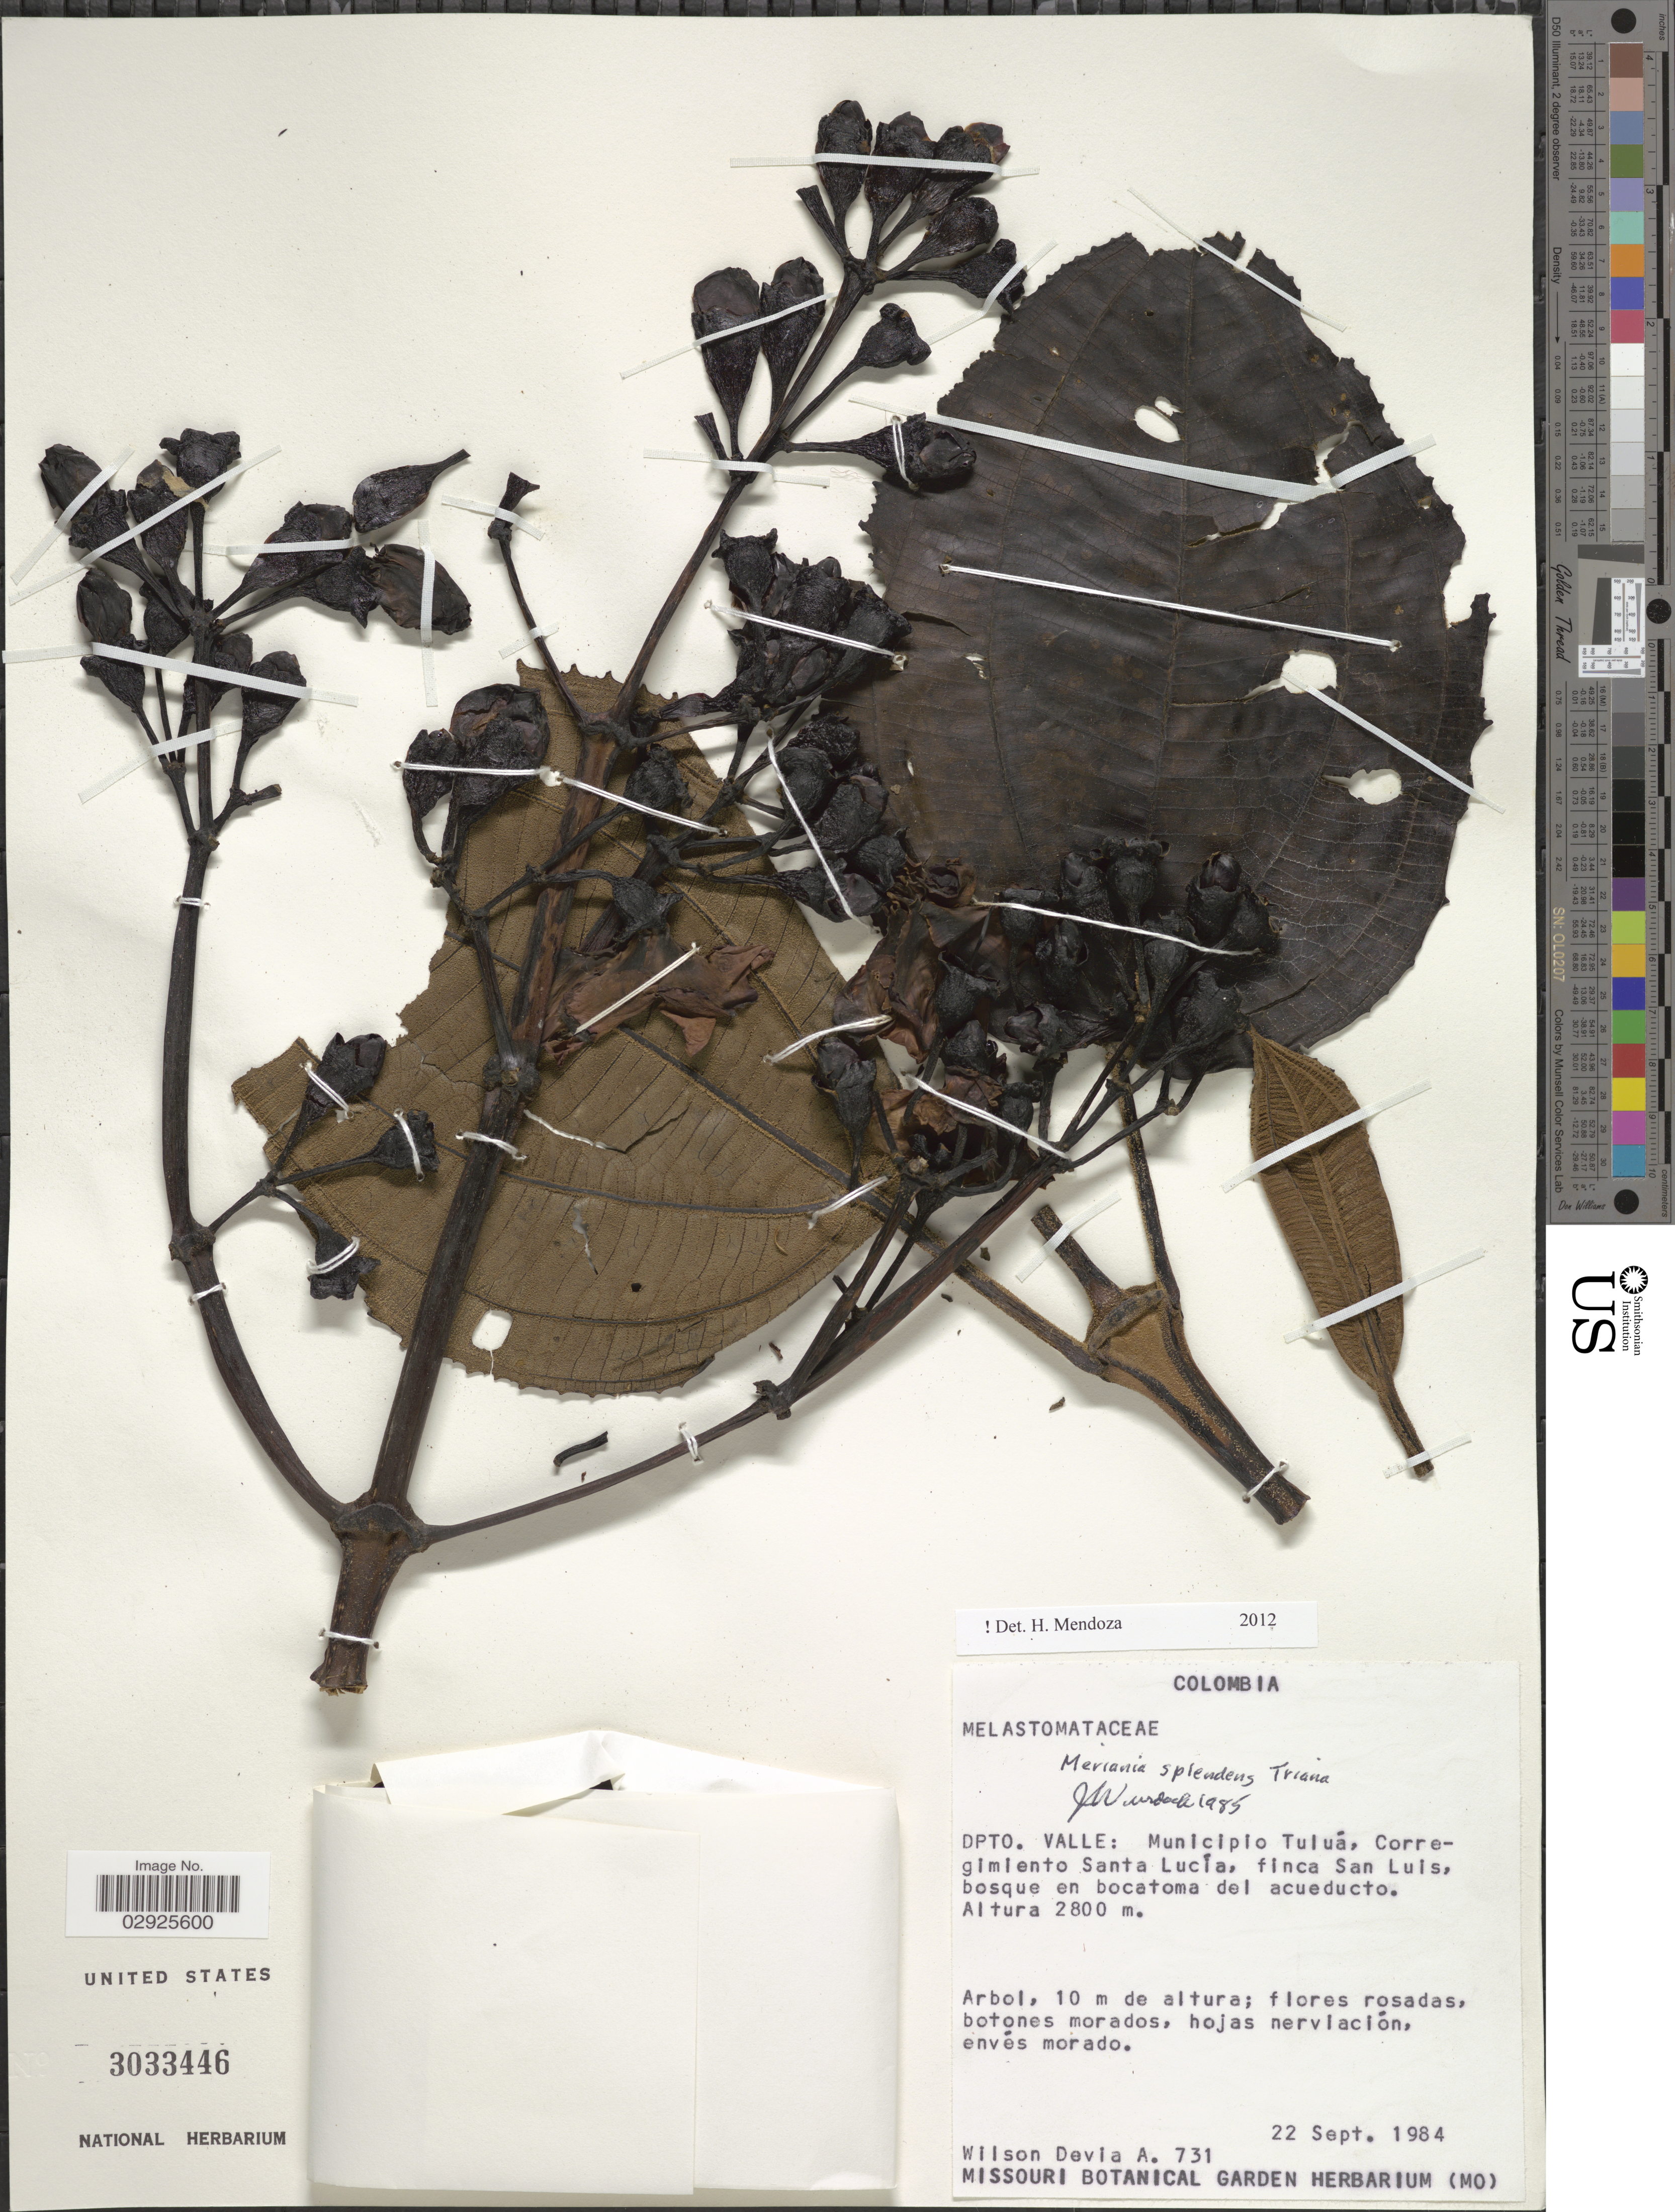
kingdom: Plantae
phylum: Tracheophyta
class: Magnoliopsida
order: Myrtales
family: Melastomataceae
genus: Meriania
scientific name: Meriania splendens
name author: Triana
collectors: W. Devia A.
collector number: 731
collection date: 1984-09-22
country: Colombia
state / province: Valle del Cauca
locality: Dpto. Valle: Municipio Tuluá, Corregimiento Santa Lucía, finca San Luis.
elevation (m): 2800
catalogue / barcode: US 3033446